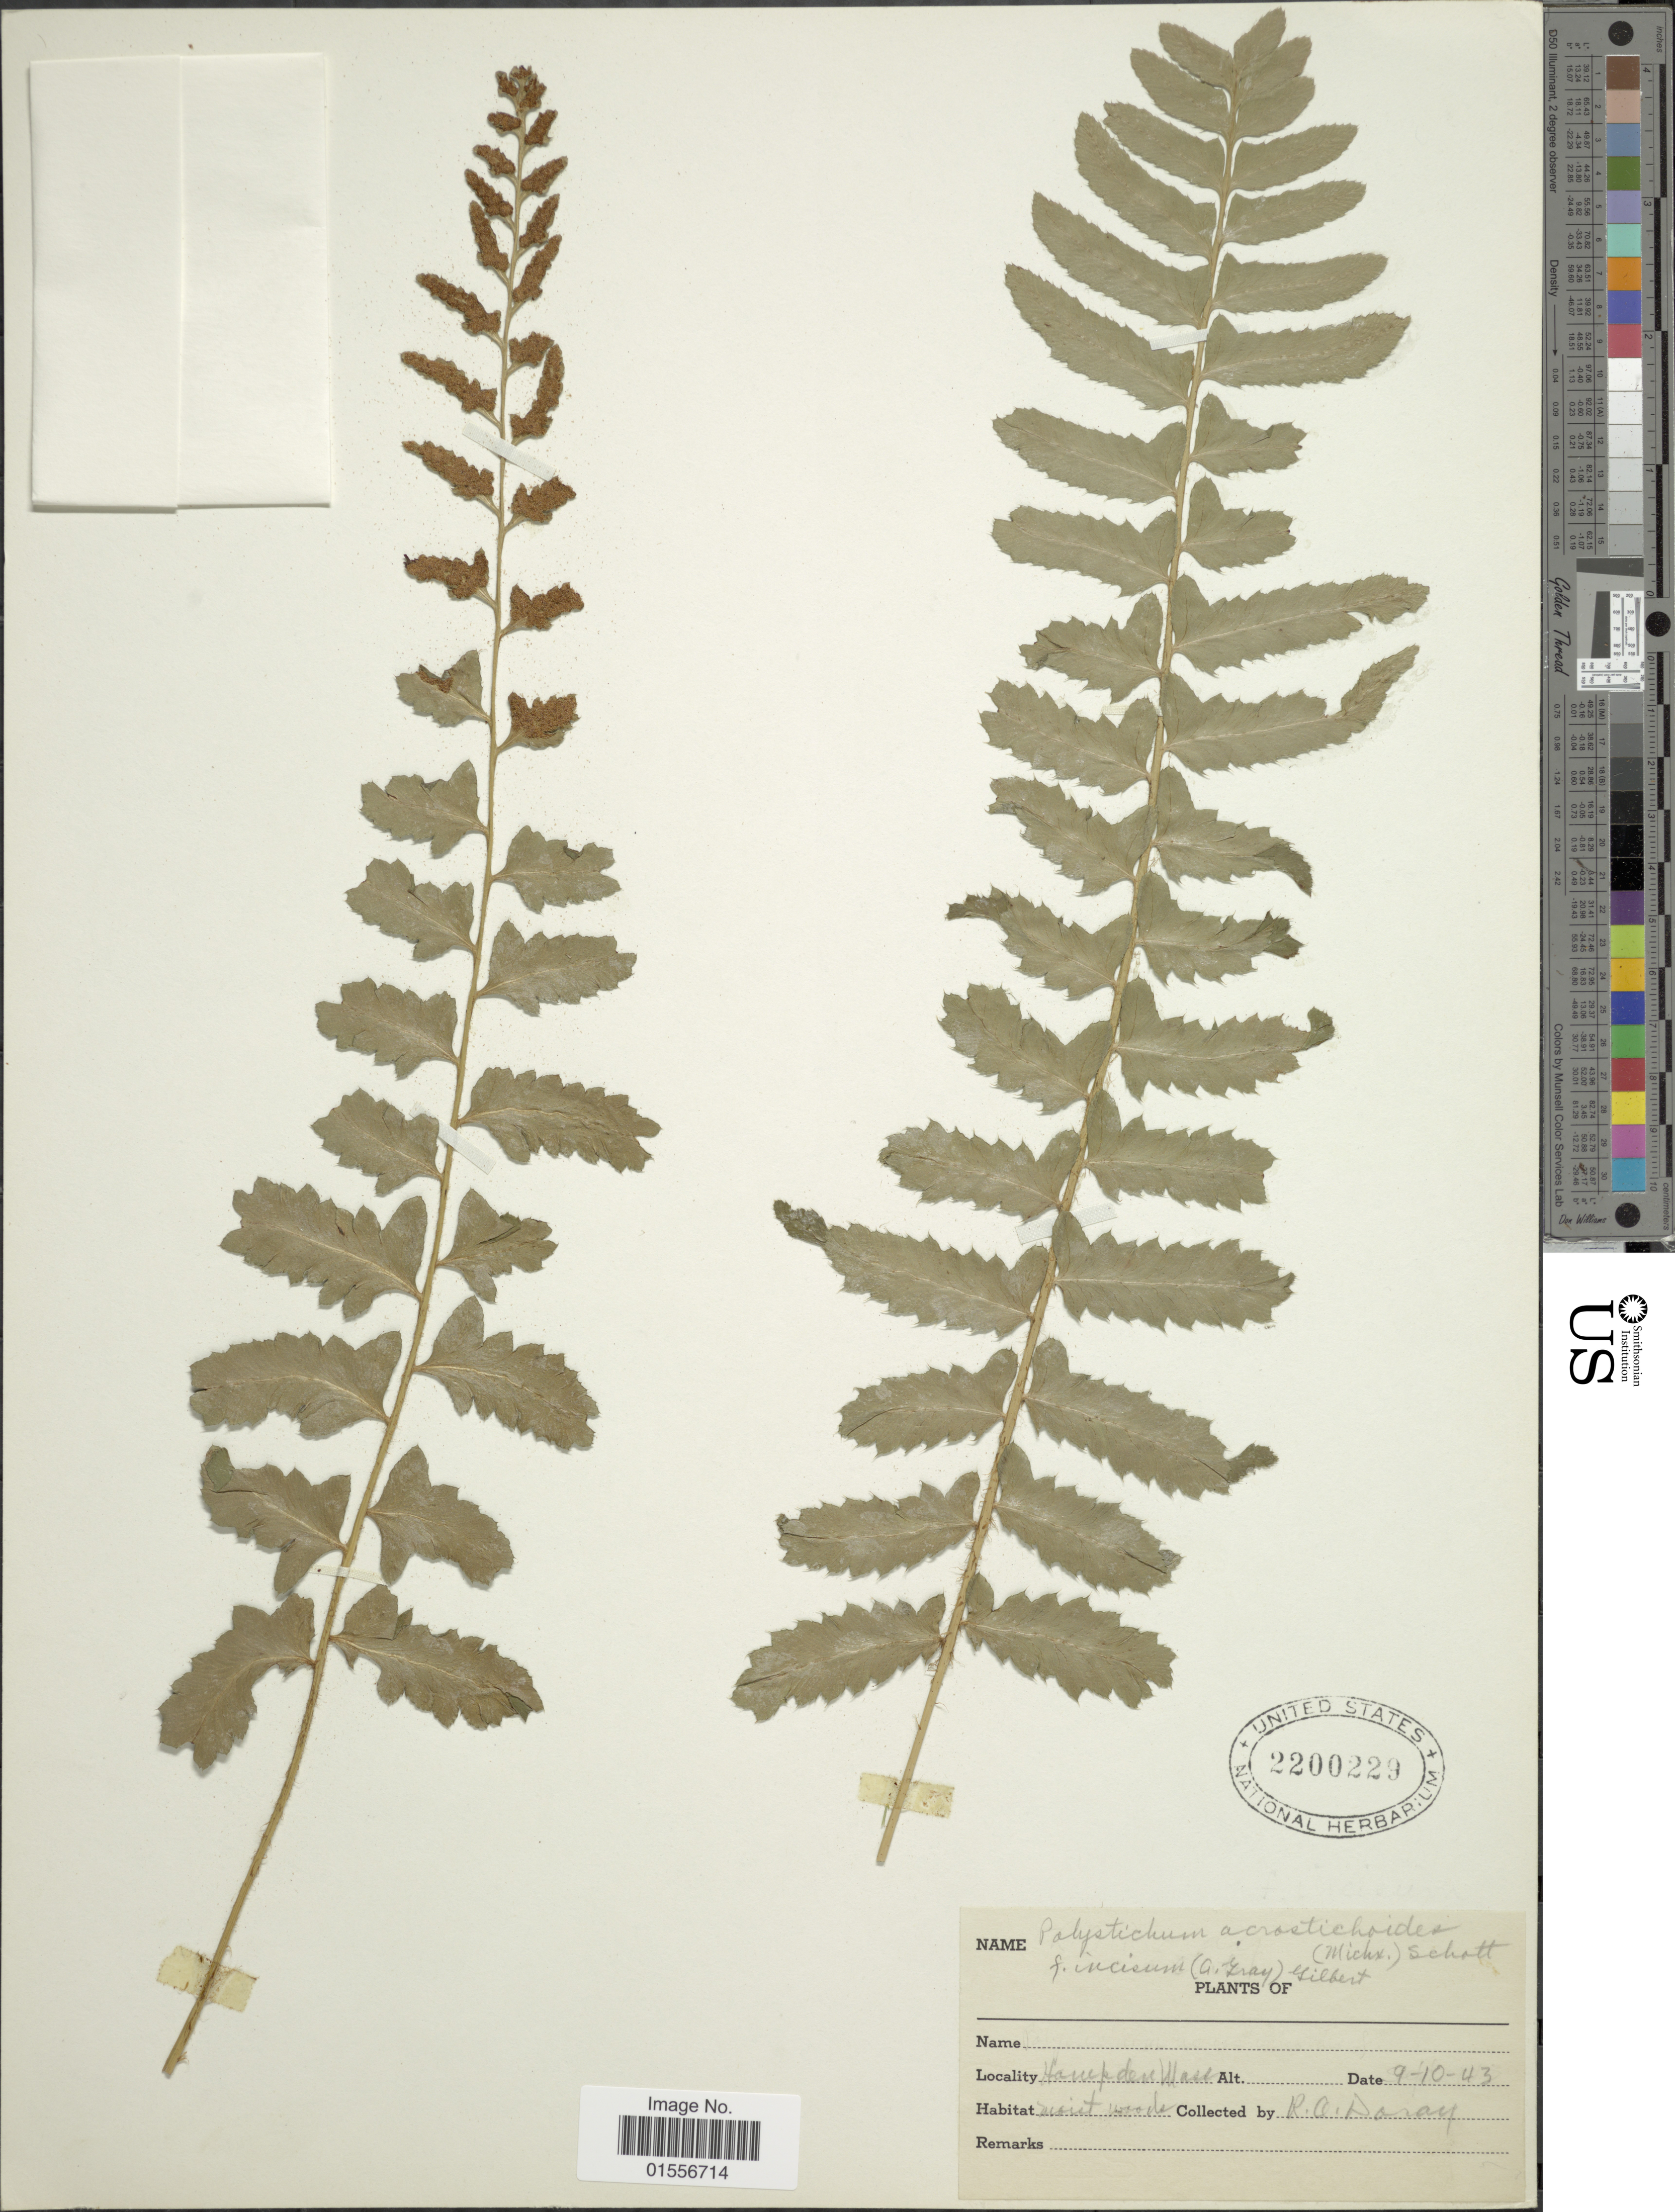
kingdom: Plantae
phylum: Tracheophyta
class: Polypodiopsida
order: Polypodiales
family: Dryopteridaceae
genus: Polystichum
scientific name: Polystichum acrostichoides f. incisum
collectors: R. Doray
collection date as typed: Transcribed d/m/y: 10/9/43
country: United States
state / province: Massachusetts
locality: Hampden, moist woods.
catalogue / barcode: US 2200229